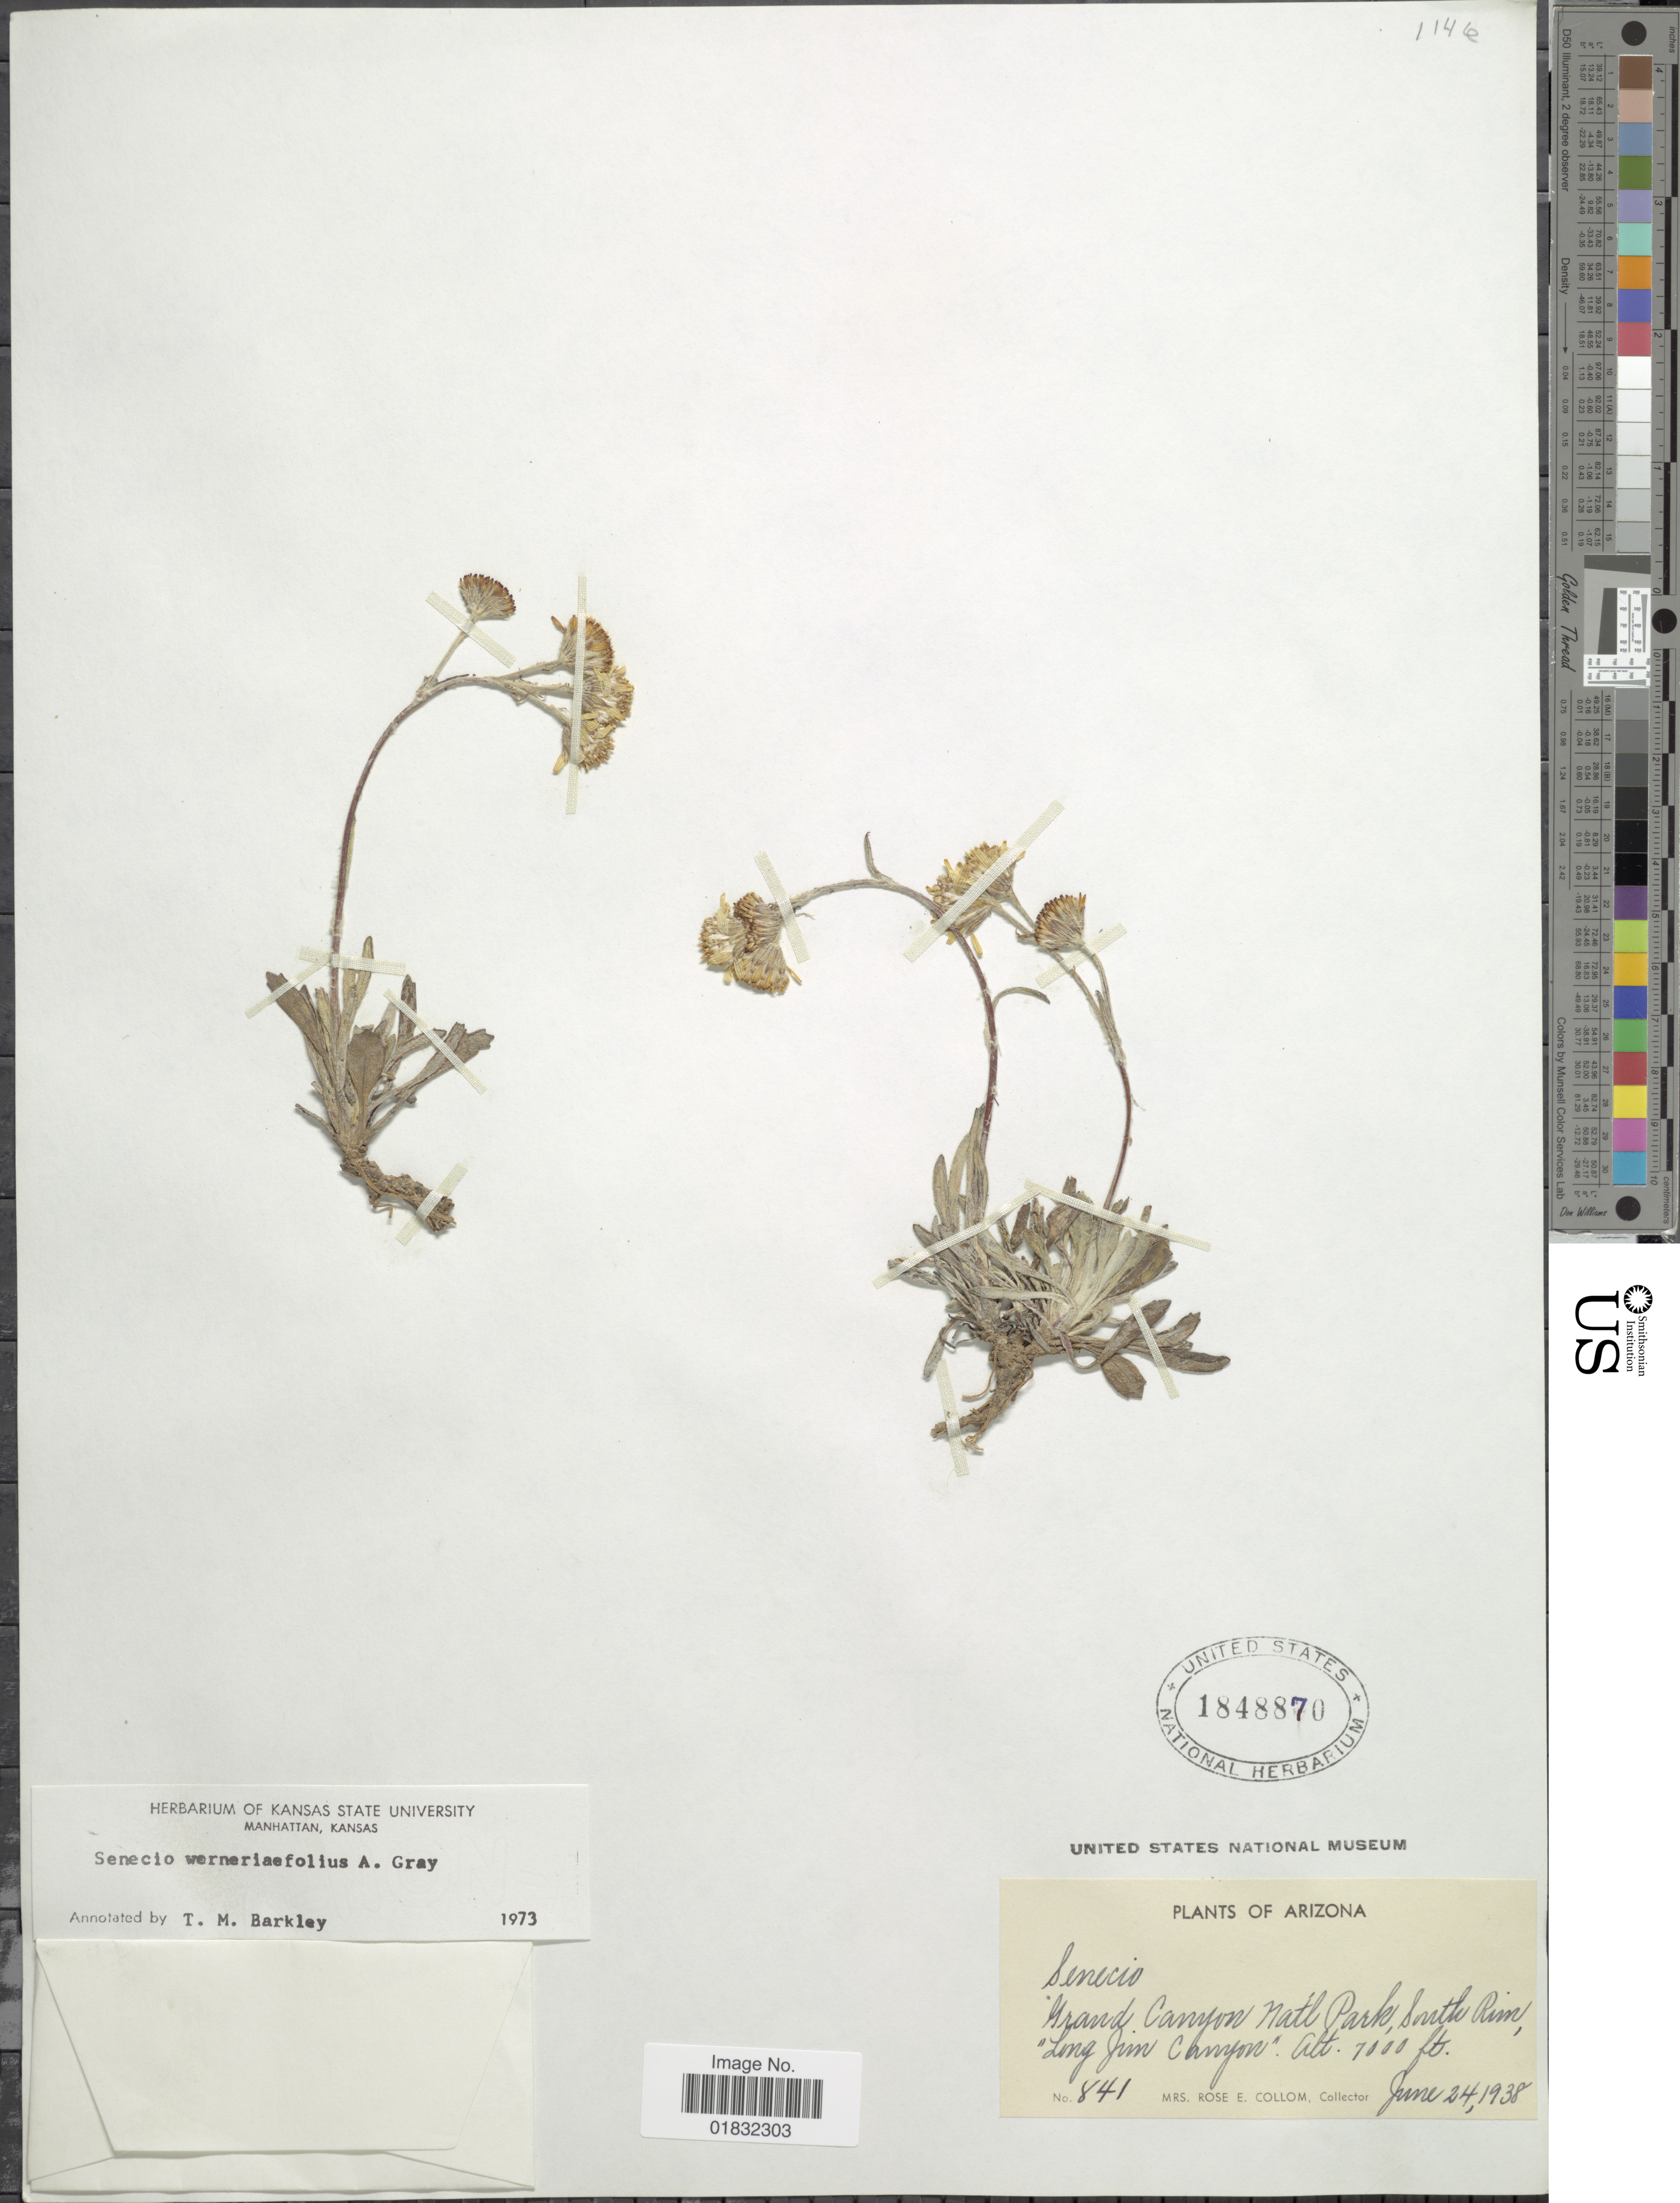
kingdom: Plantae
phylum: Tracheophyta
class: Magnoliopsida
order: Asterales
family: Asteraceae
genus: Packera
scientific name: Packera werneriifolia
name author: (A. Gray) W.A. Weber & Á. Löve ex Trock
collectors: R. E. Collom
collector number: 841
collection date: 1938-06-24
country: United States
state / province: Arizona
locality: Grand Canyon Natl Park, South Rim, 'Long Jim Canyon'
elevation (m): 2134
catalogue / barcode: US 1848870